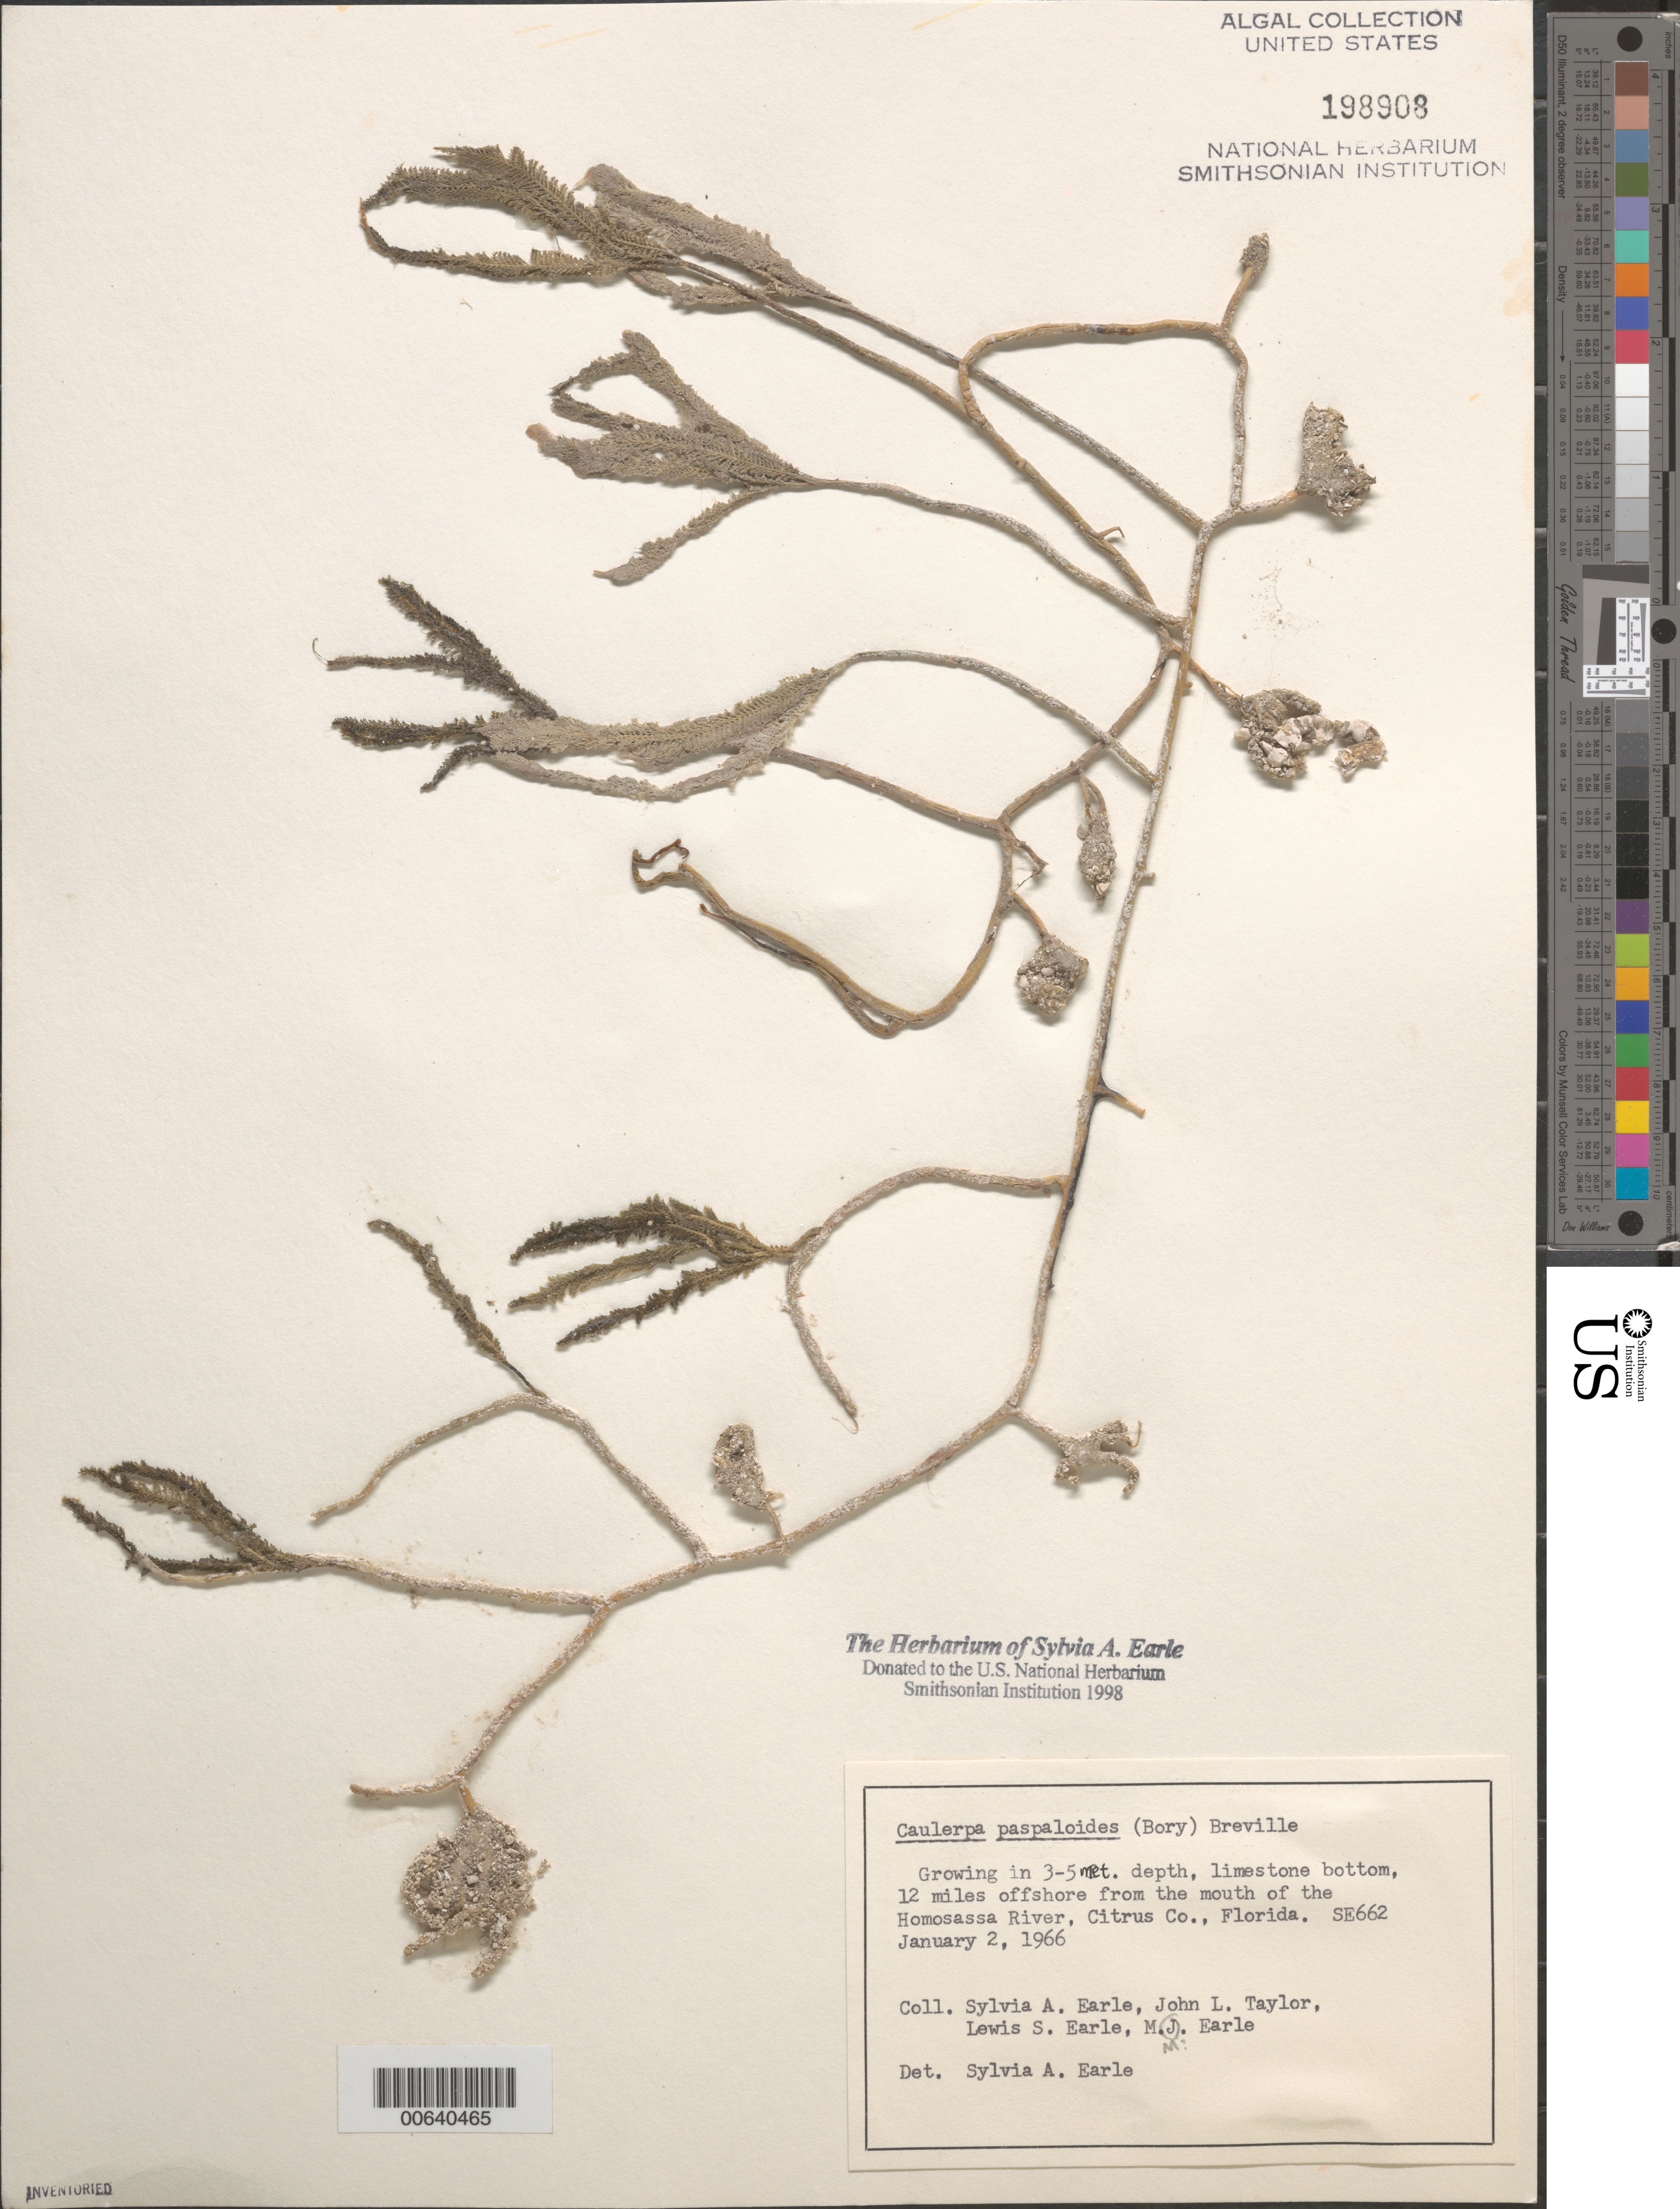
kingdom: Plantae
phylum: Chlorophyta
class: Ulvophyceae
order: Bryopsidales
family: Caulerpaceae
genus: Caulerpa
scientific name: Caulerpa paspaloides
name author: (Bory) Grev.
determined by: Earle, S. A.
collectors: S. A. Earle, J. L. Taylor, L. Earle & M. Earle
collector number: SE 662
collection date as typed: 02 Jan 1966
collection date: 1966-01-02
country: United States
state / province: Florida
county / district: Citrus County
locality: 12 miles off Homosassa River mouth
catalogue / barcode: US 198908